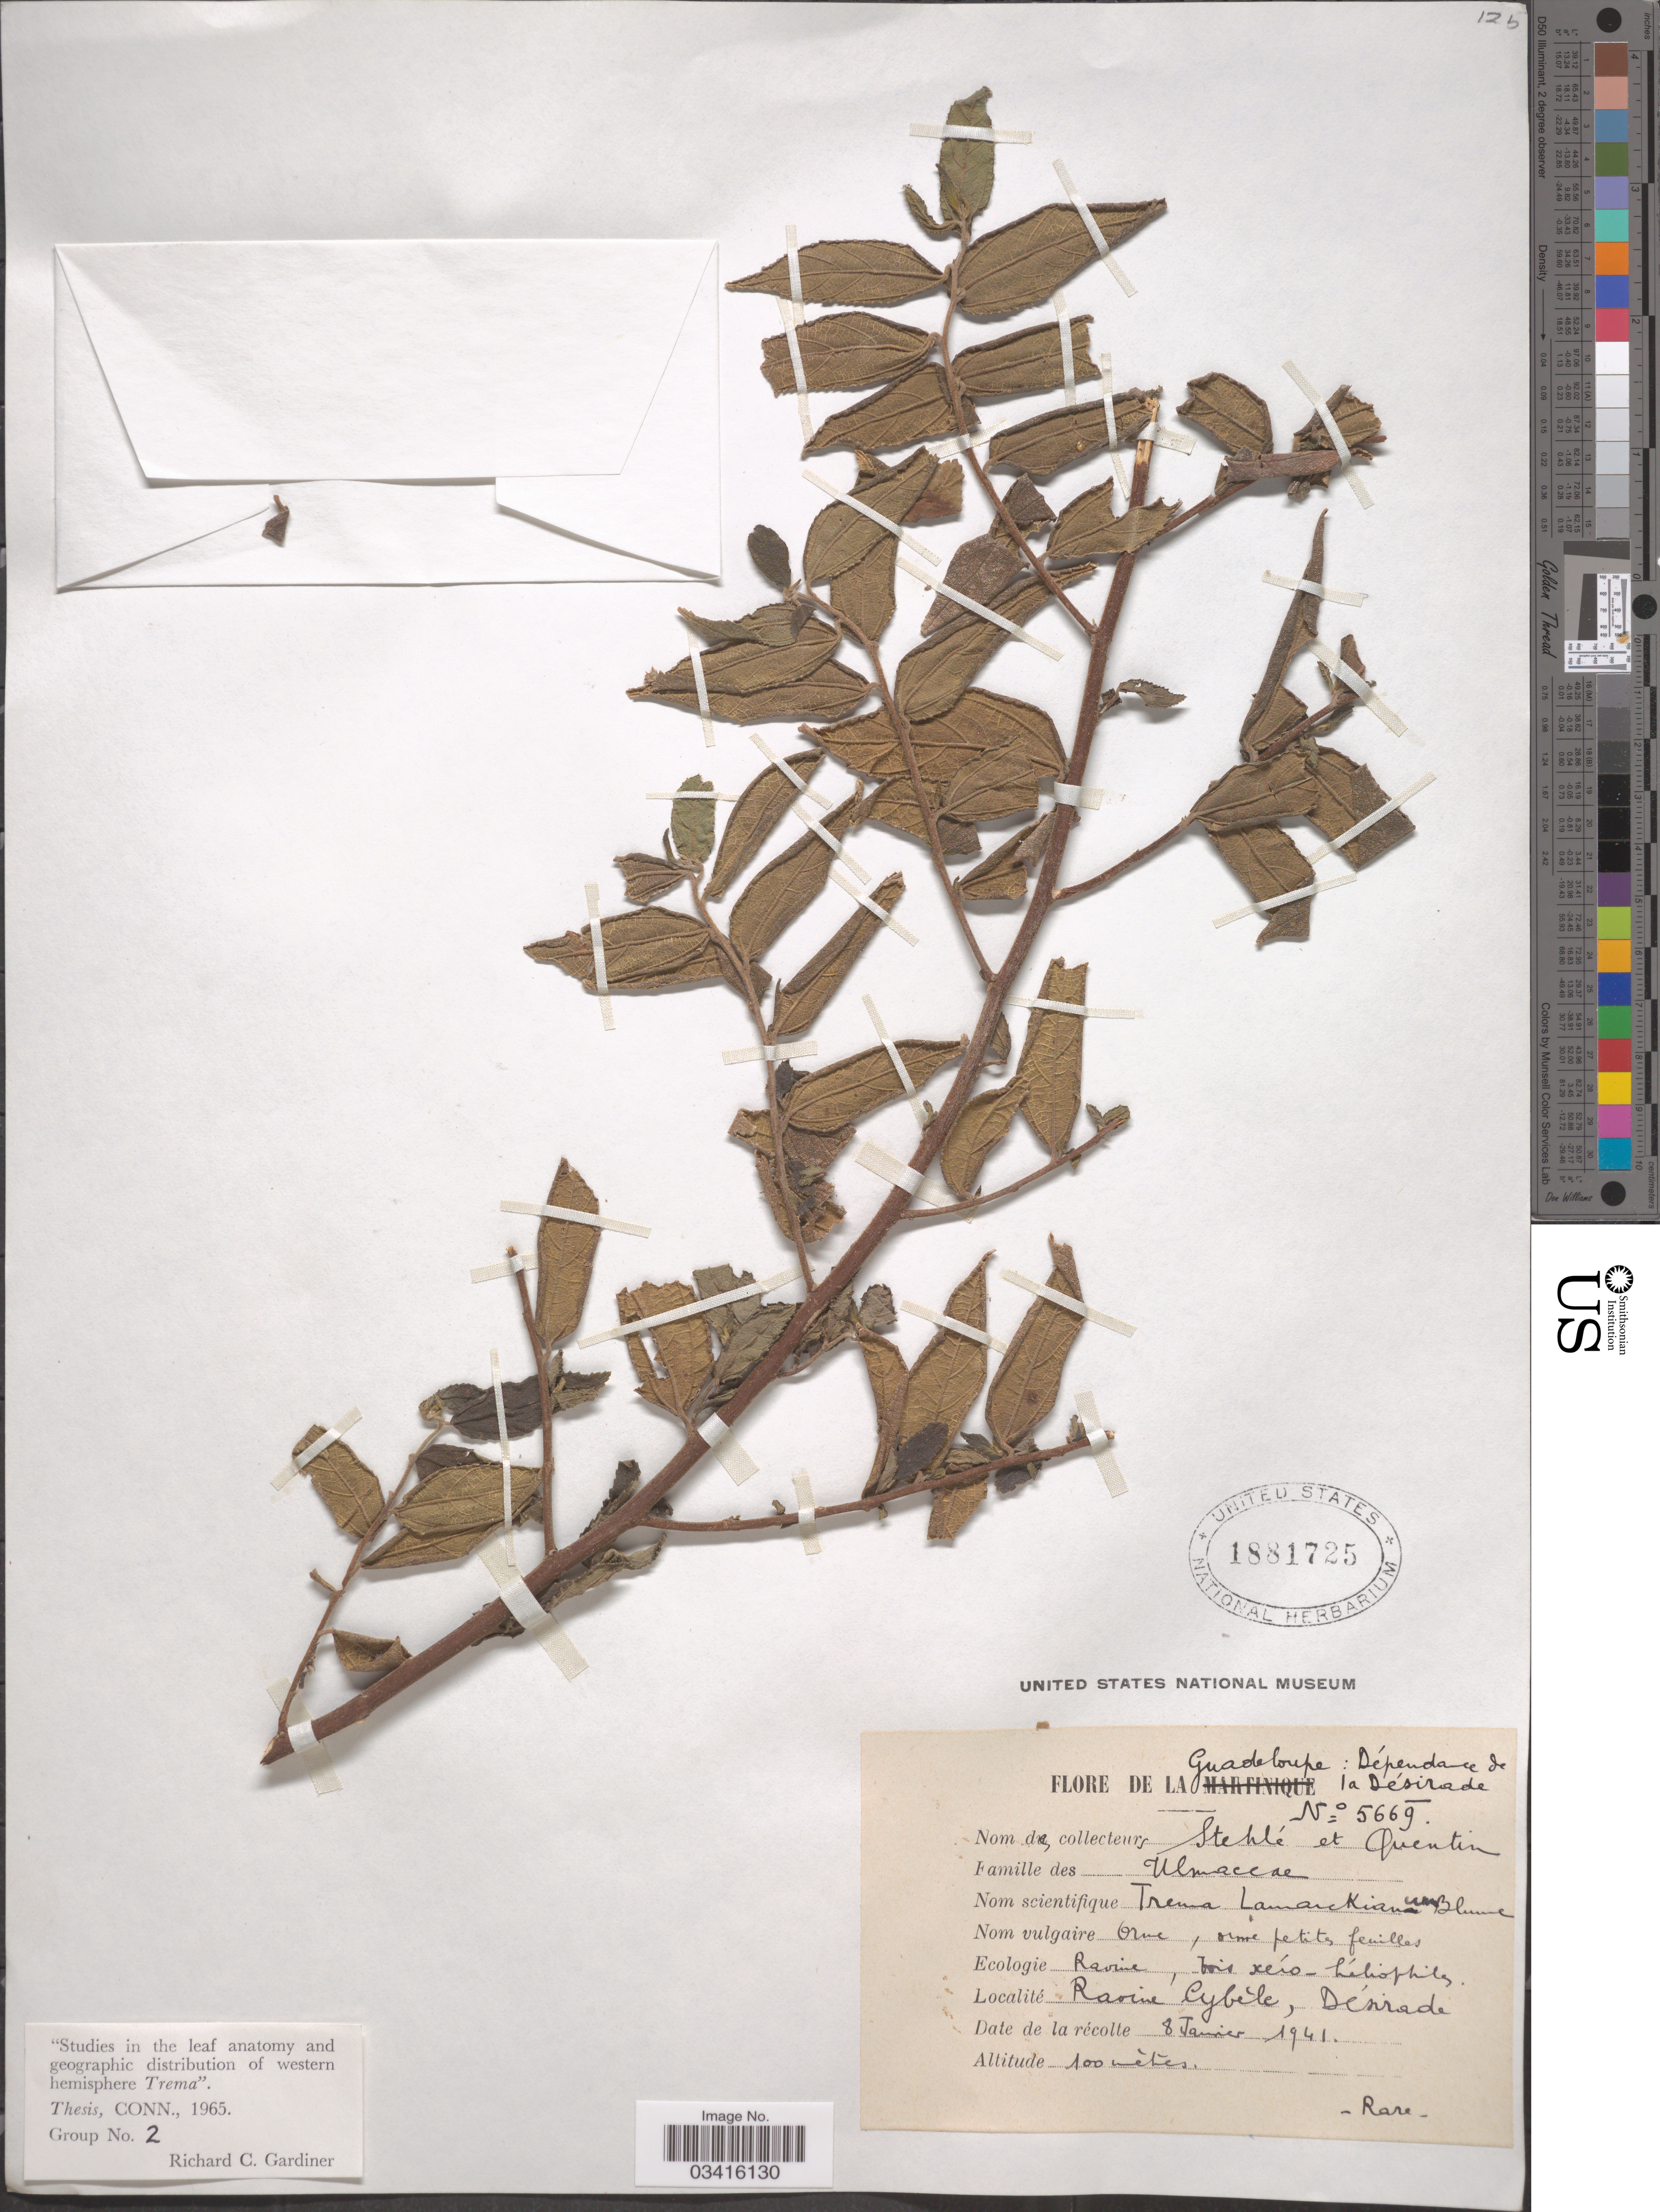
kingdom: Plantae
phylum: Tracheophyta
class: Magnoliopsida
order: Rosales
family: Cannabaceae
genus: Trema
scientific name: Trema lamarckianum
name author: (Schult.) Blume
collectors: -- Stehlé & -. Quentin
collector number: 5669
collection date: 1941-01-08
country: Guadeloupe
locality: Dépendance de la Désirade. Ravine Cybéle, Désirade.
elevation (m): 100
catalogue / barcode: US 1881725